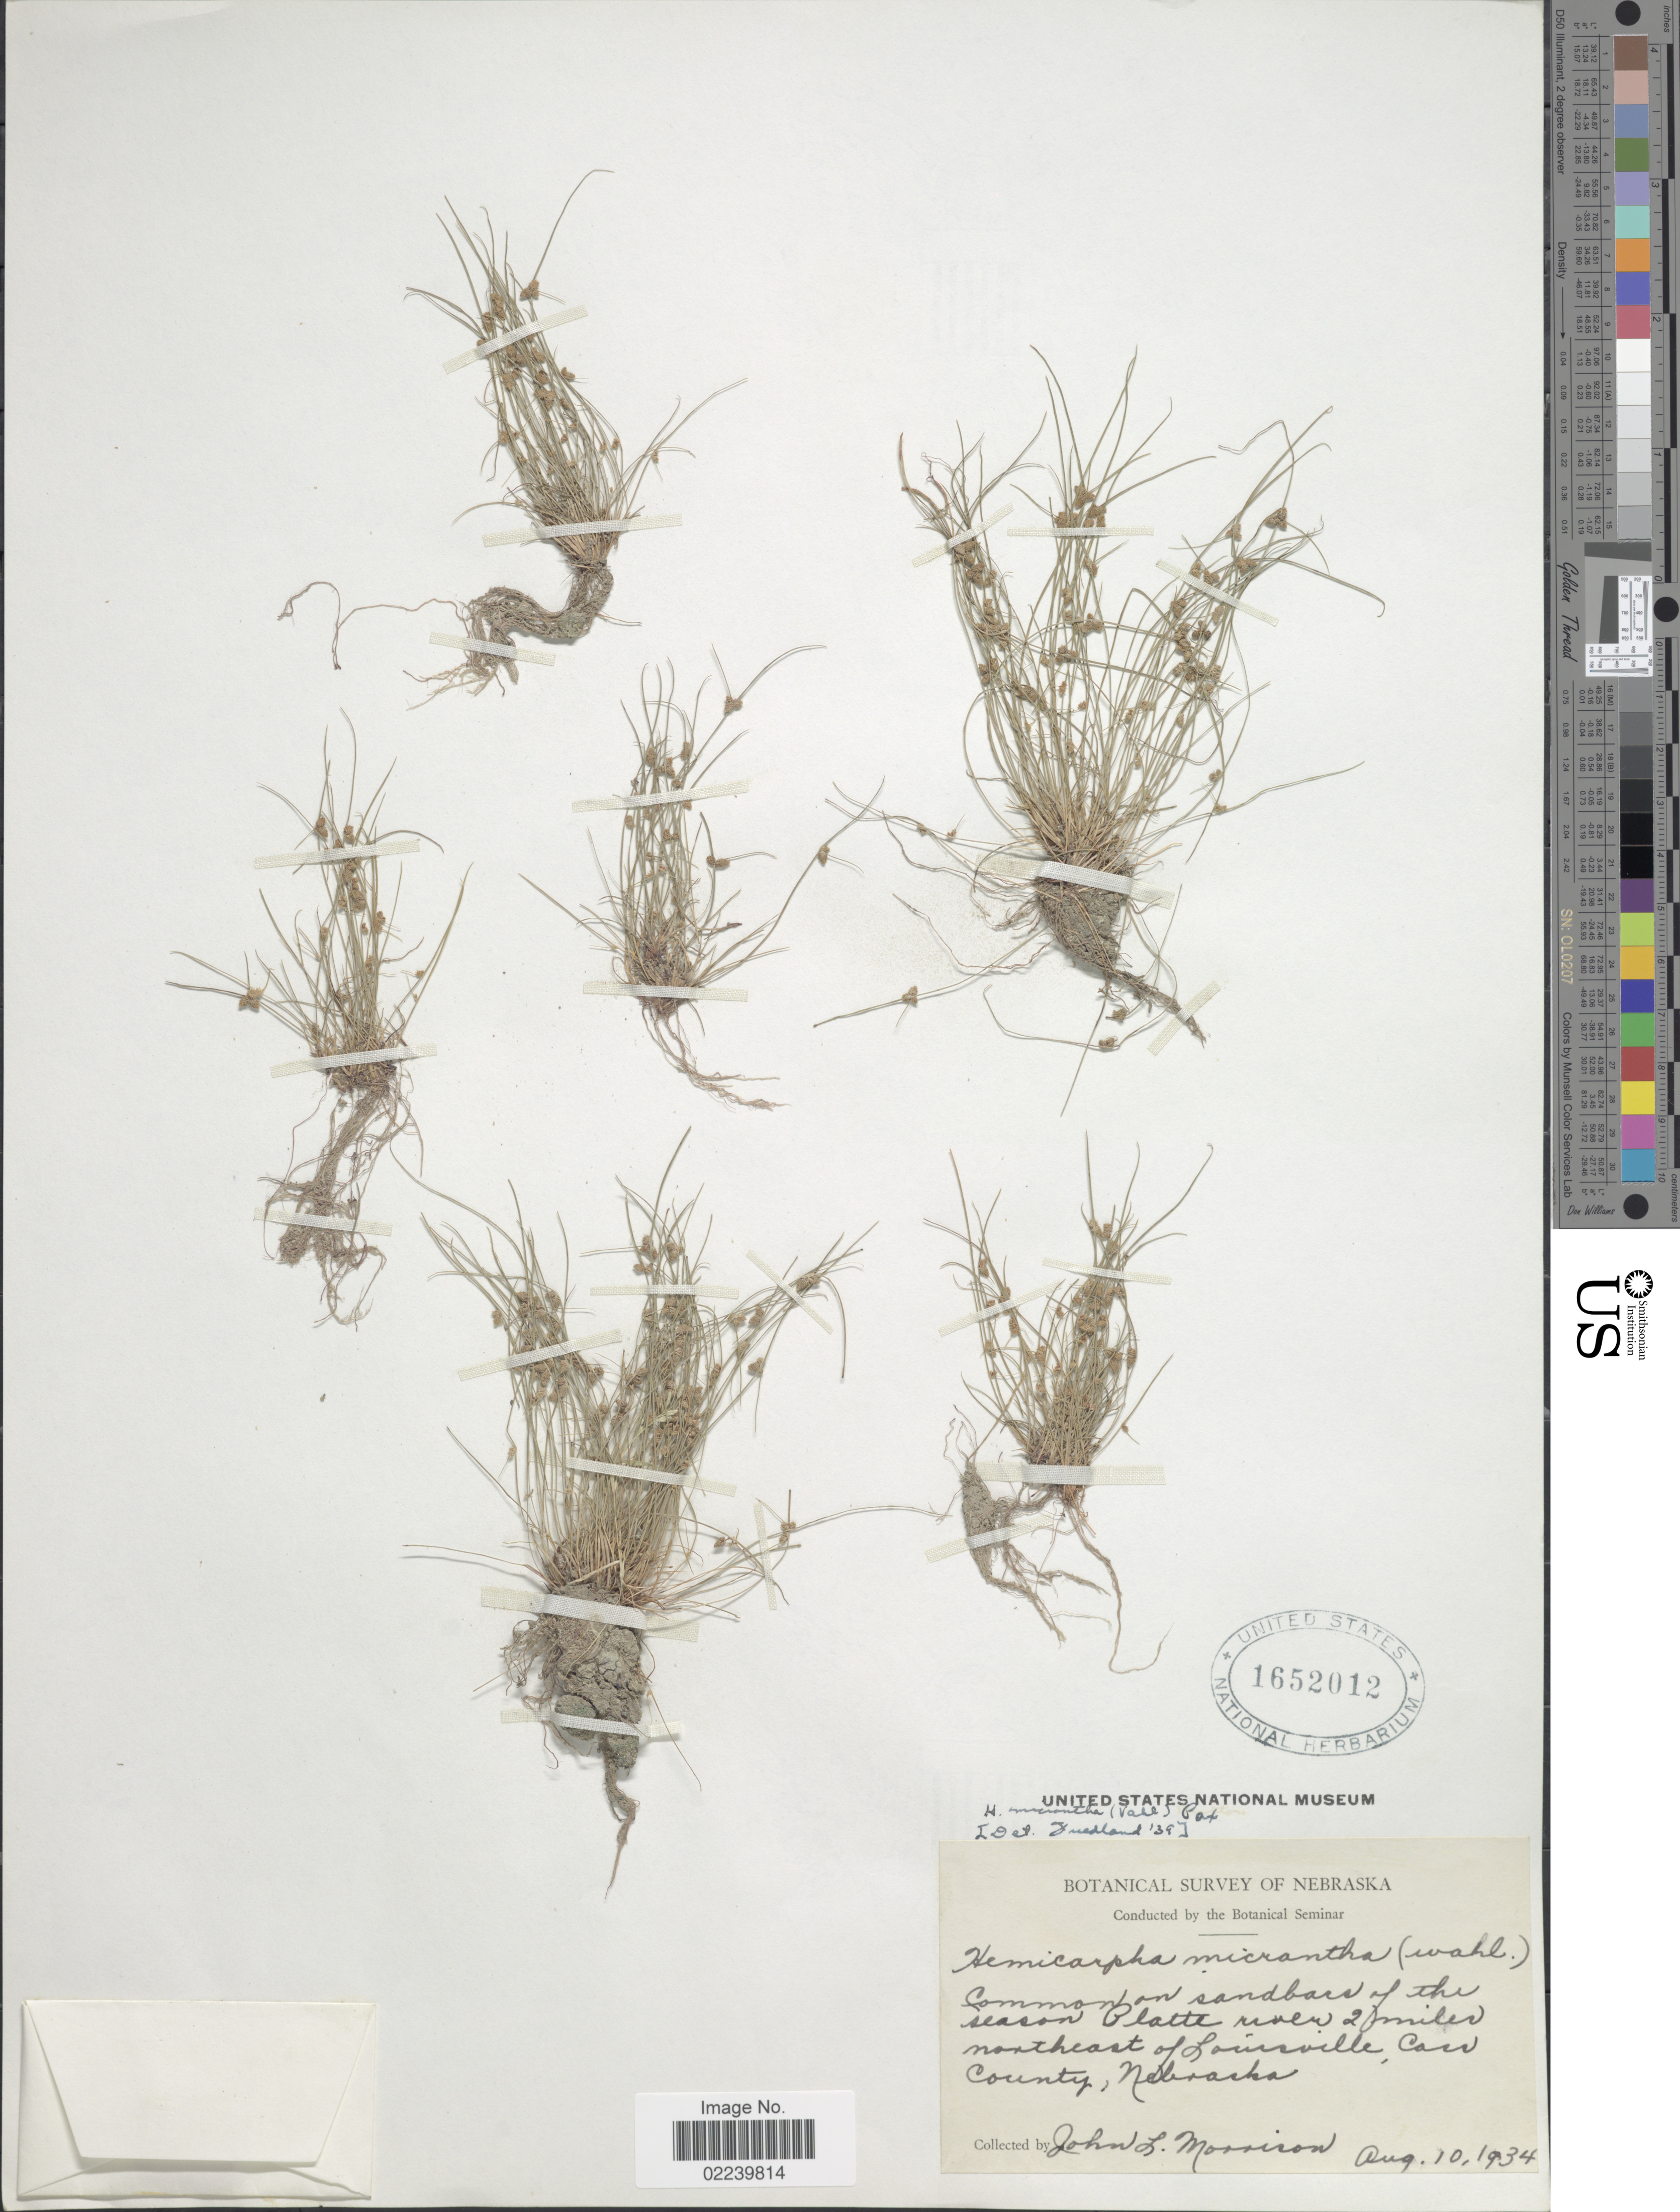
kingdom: Plantae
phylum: Tracheophyta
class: Liliopsida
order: Poales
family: Cyperaceae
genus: Cyperus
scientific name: Cyperus subsquarrosus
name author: (Muhl.) Bauters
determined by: Strong, M. T., (US), Smithsonian Institution - National Museum of Natural History (UNITED STATES)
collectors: J. Morrison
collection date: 1934-08-10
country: United States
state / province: Nebraska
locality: The season Platte river 2 miles northeast of Louisville, Carr County, Nebraska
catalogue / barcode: US 1652012